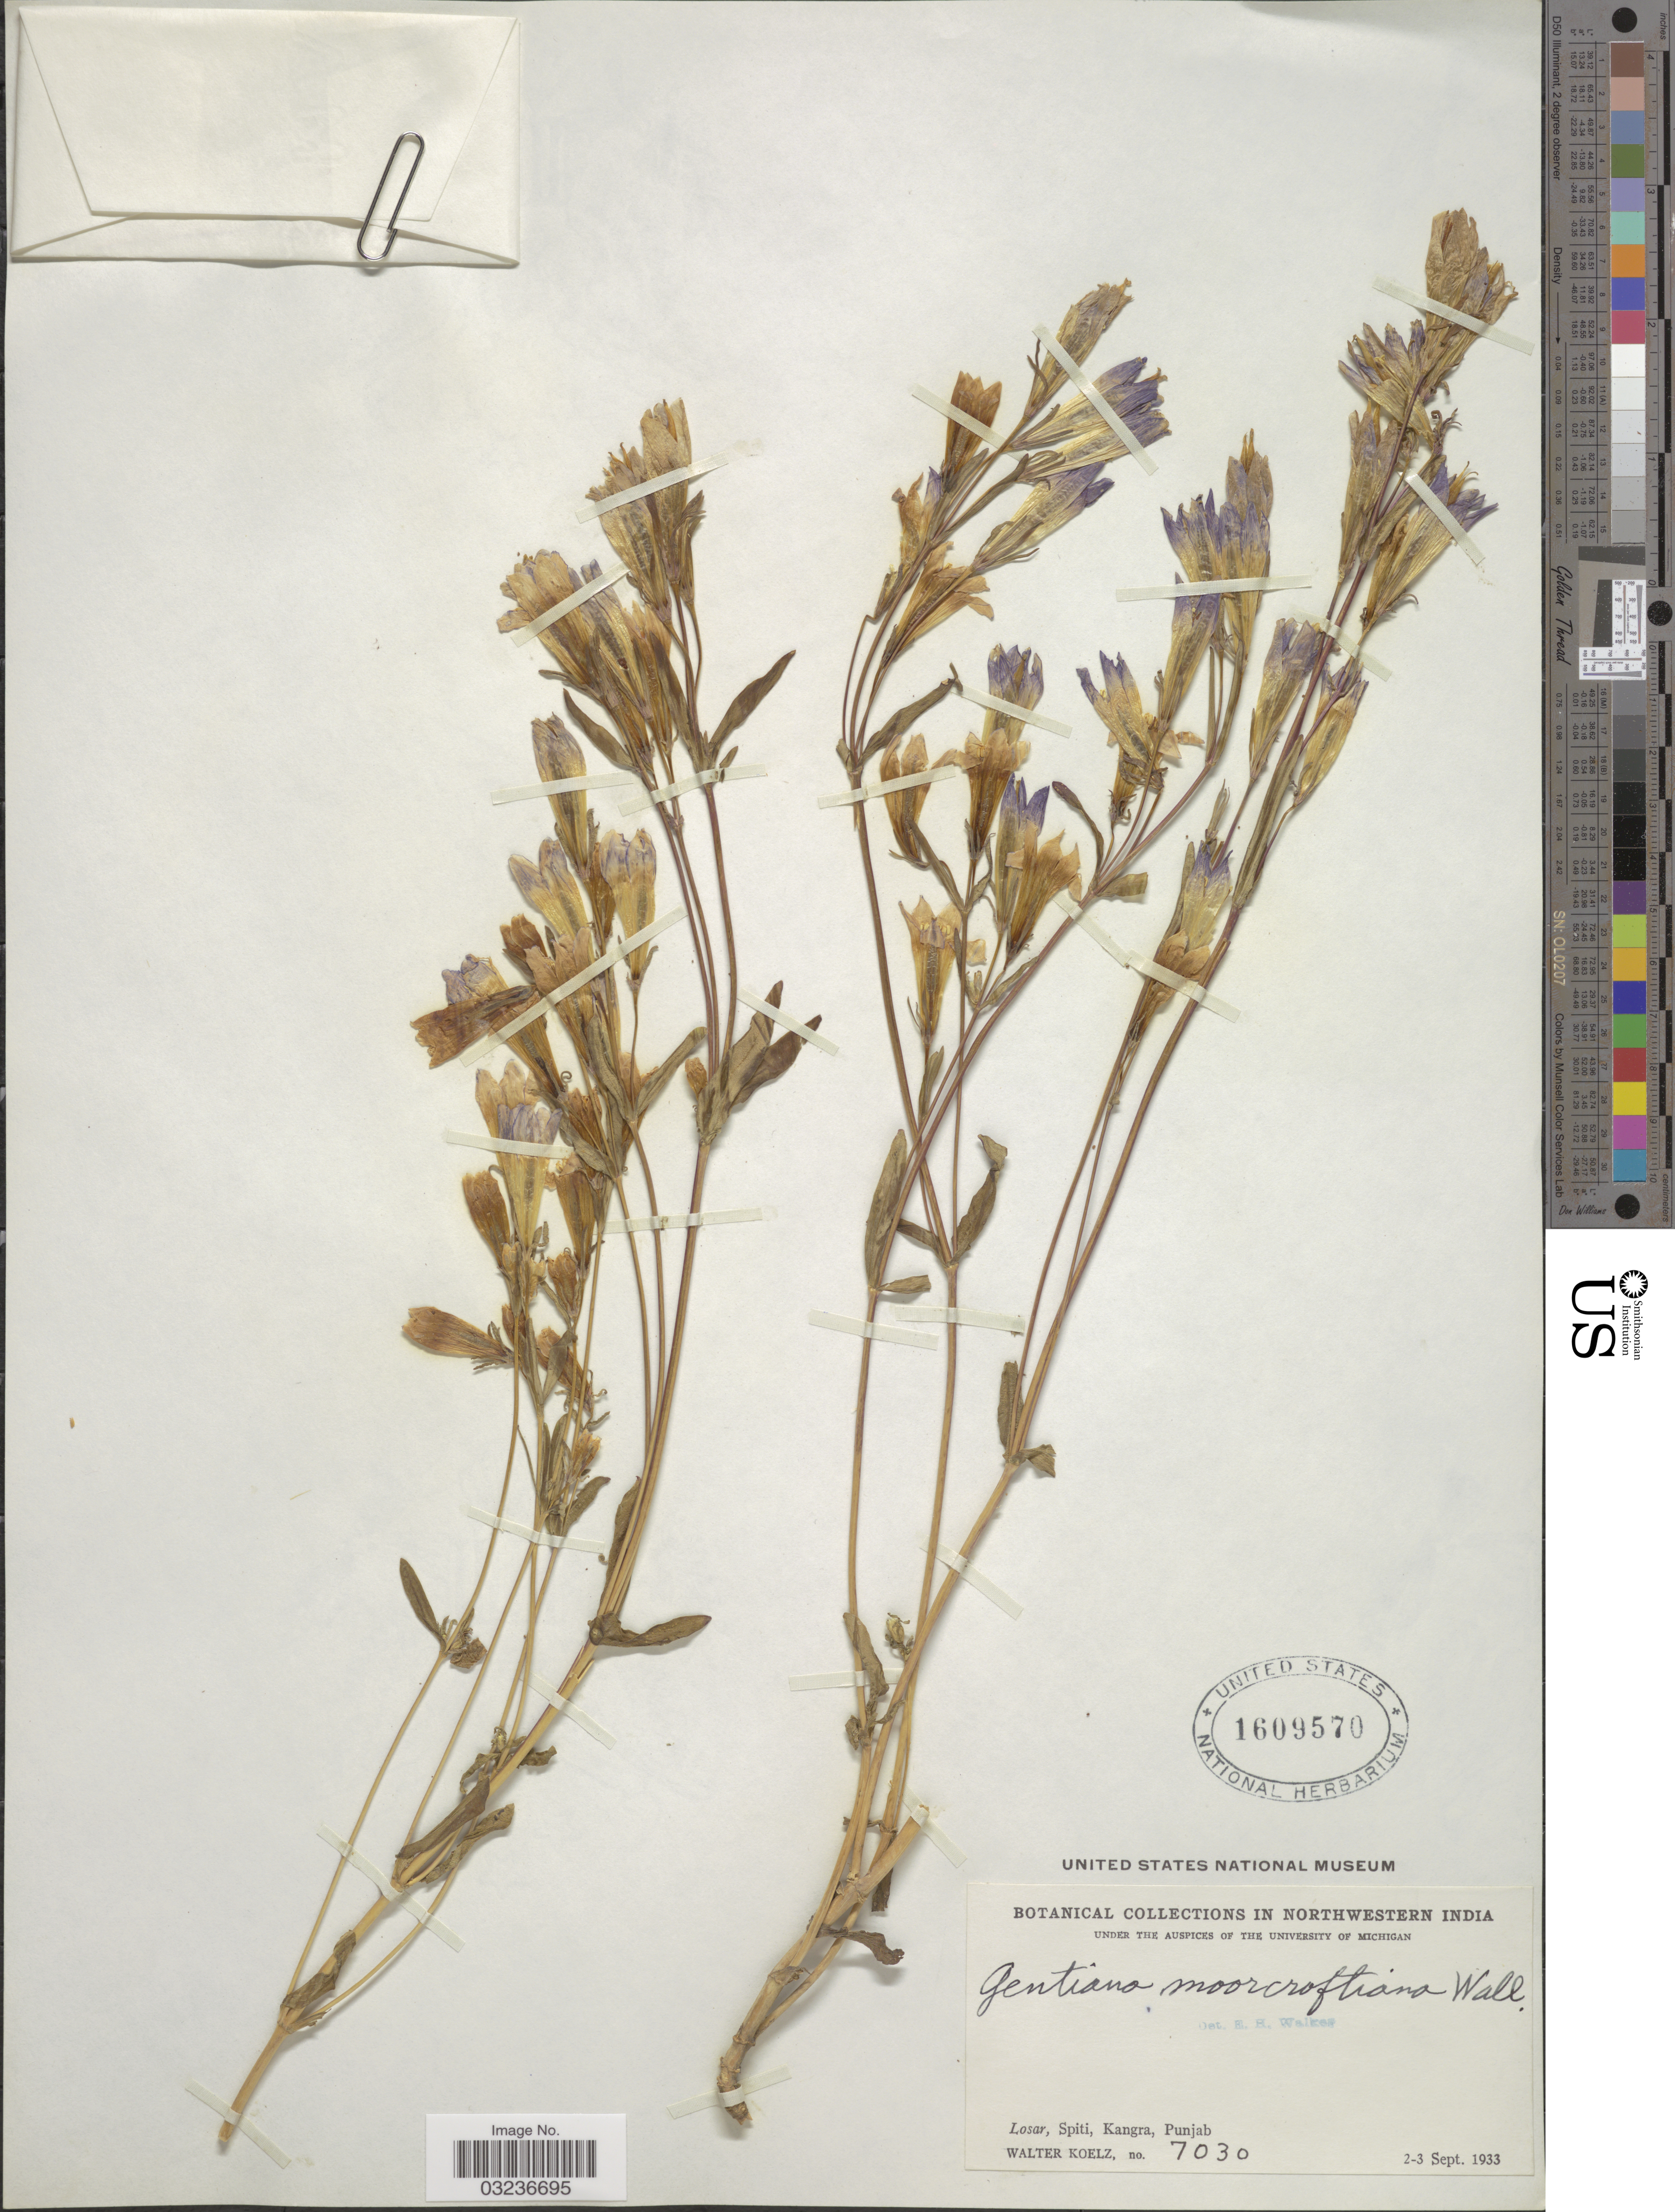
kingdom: Plantae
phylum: Tracheophyta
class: Magnoliopsida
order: Gentianales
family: Gentianaceae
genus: Gentiana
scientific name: Gentiana moorcroftiana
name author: Wall. ex G. Don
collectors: W. N. Koelz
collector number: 7030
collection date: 1933-09-02/1933-09-03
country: India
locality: Northwestern India, Losar, Spiti, Kangra, Punjab.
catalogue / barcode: US 1609570